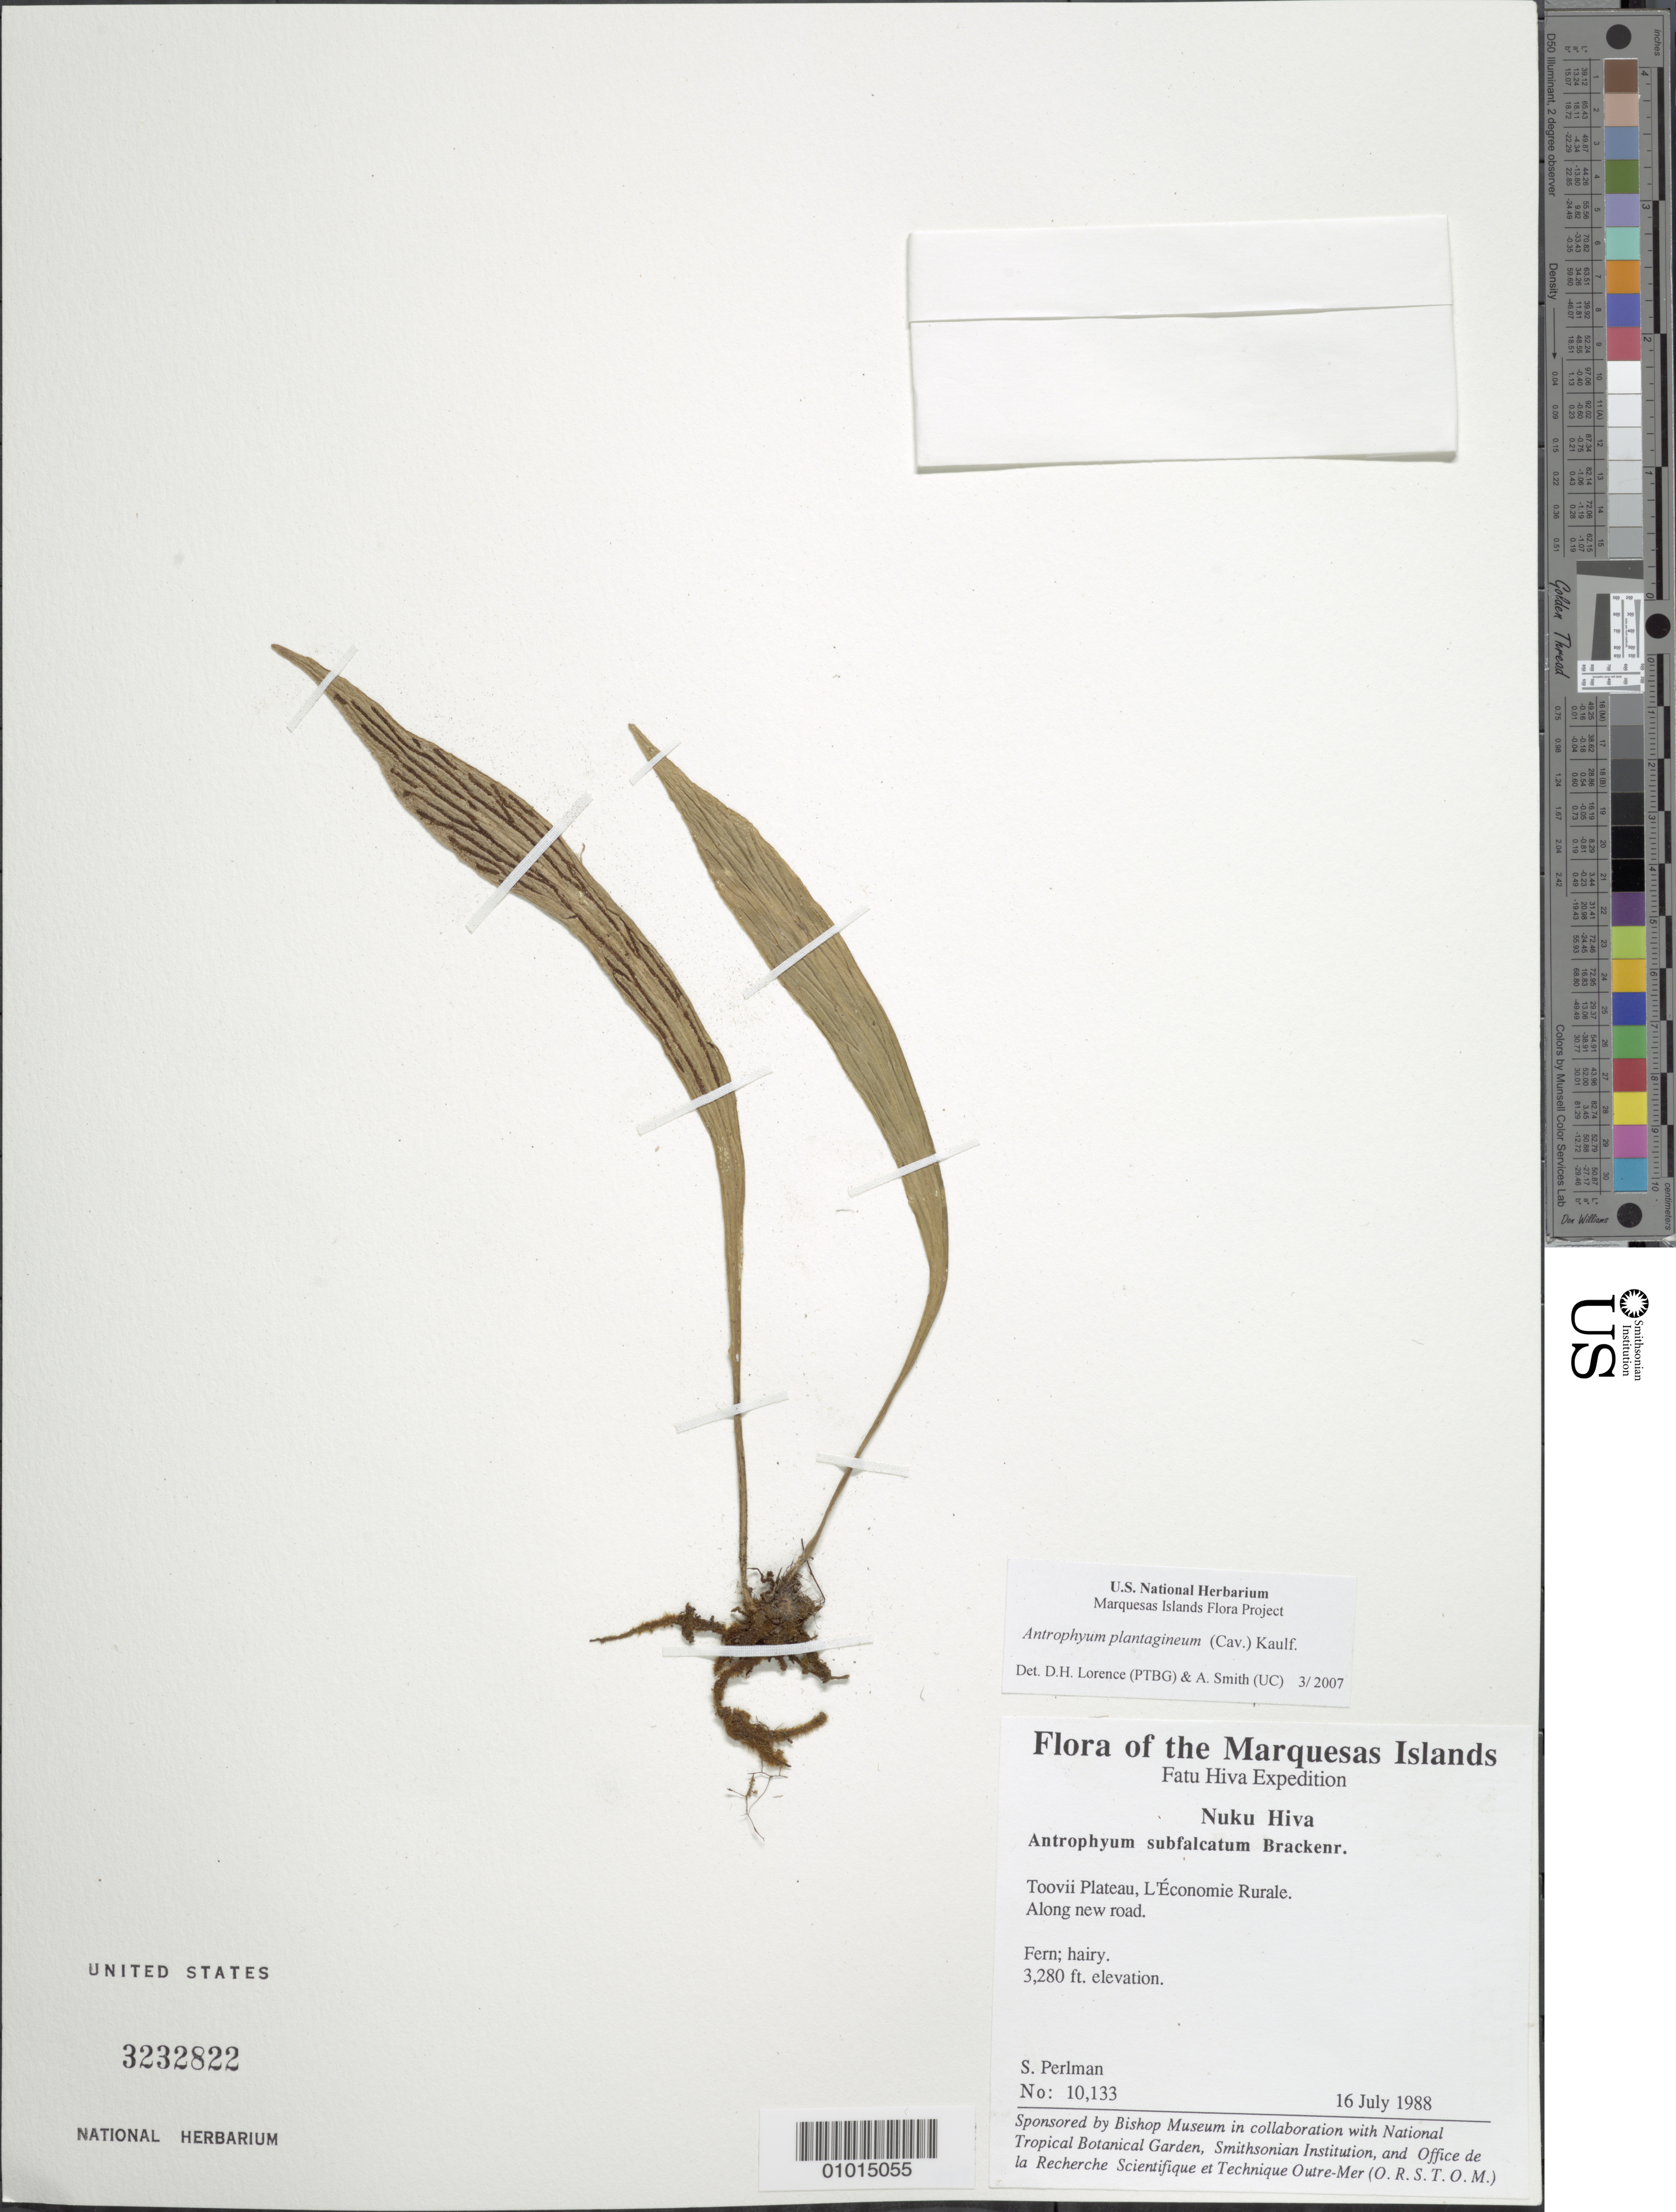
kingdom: Plantae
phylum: Tracheophyta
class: Polypodiopsida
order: Polypodiales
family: Pteridaceae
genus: Antrophyum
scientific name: Antrophyum plantagineum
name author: (Cav.) Kaulf.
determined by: Lorence, David H.; Smith, A. R.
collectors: S. P. Perlman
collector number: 10133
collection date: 1988-07-16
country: French Polynesia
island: Nuku Hiva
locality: Toovii Plateau, l'Economie Rurale, along new road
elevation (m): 1000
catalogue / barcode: US 3232822